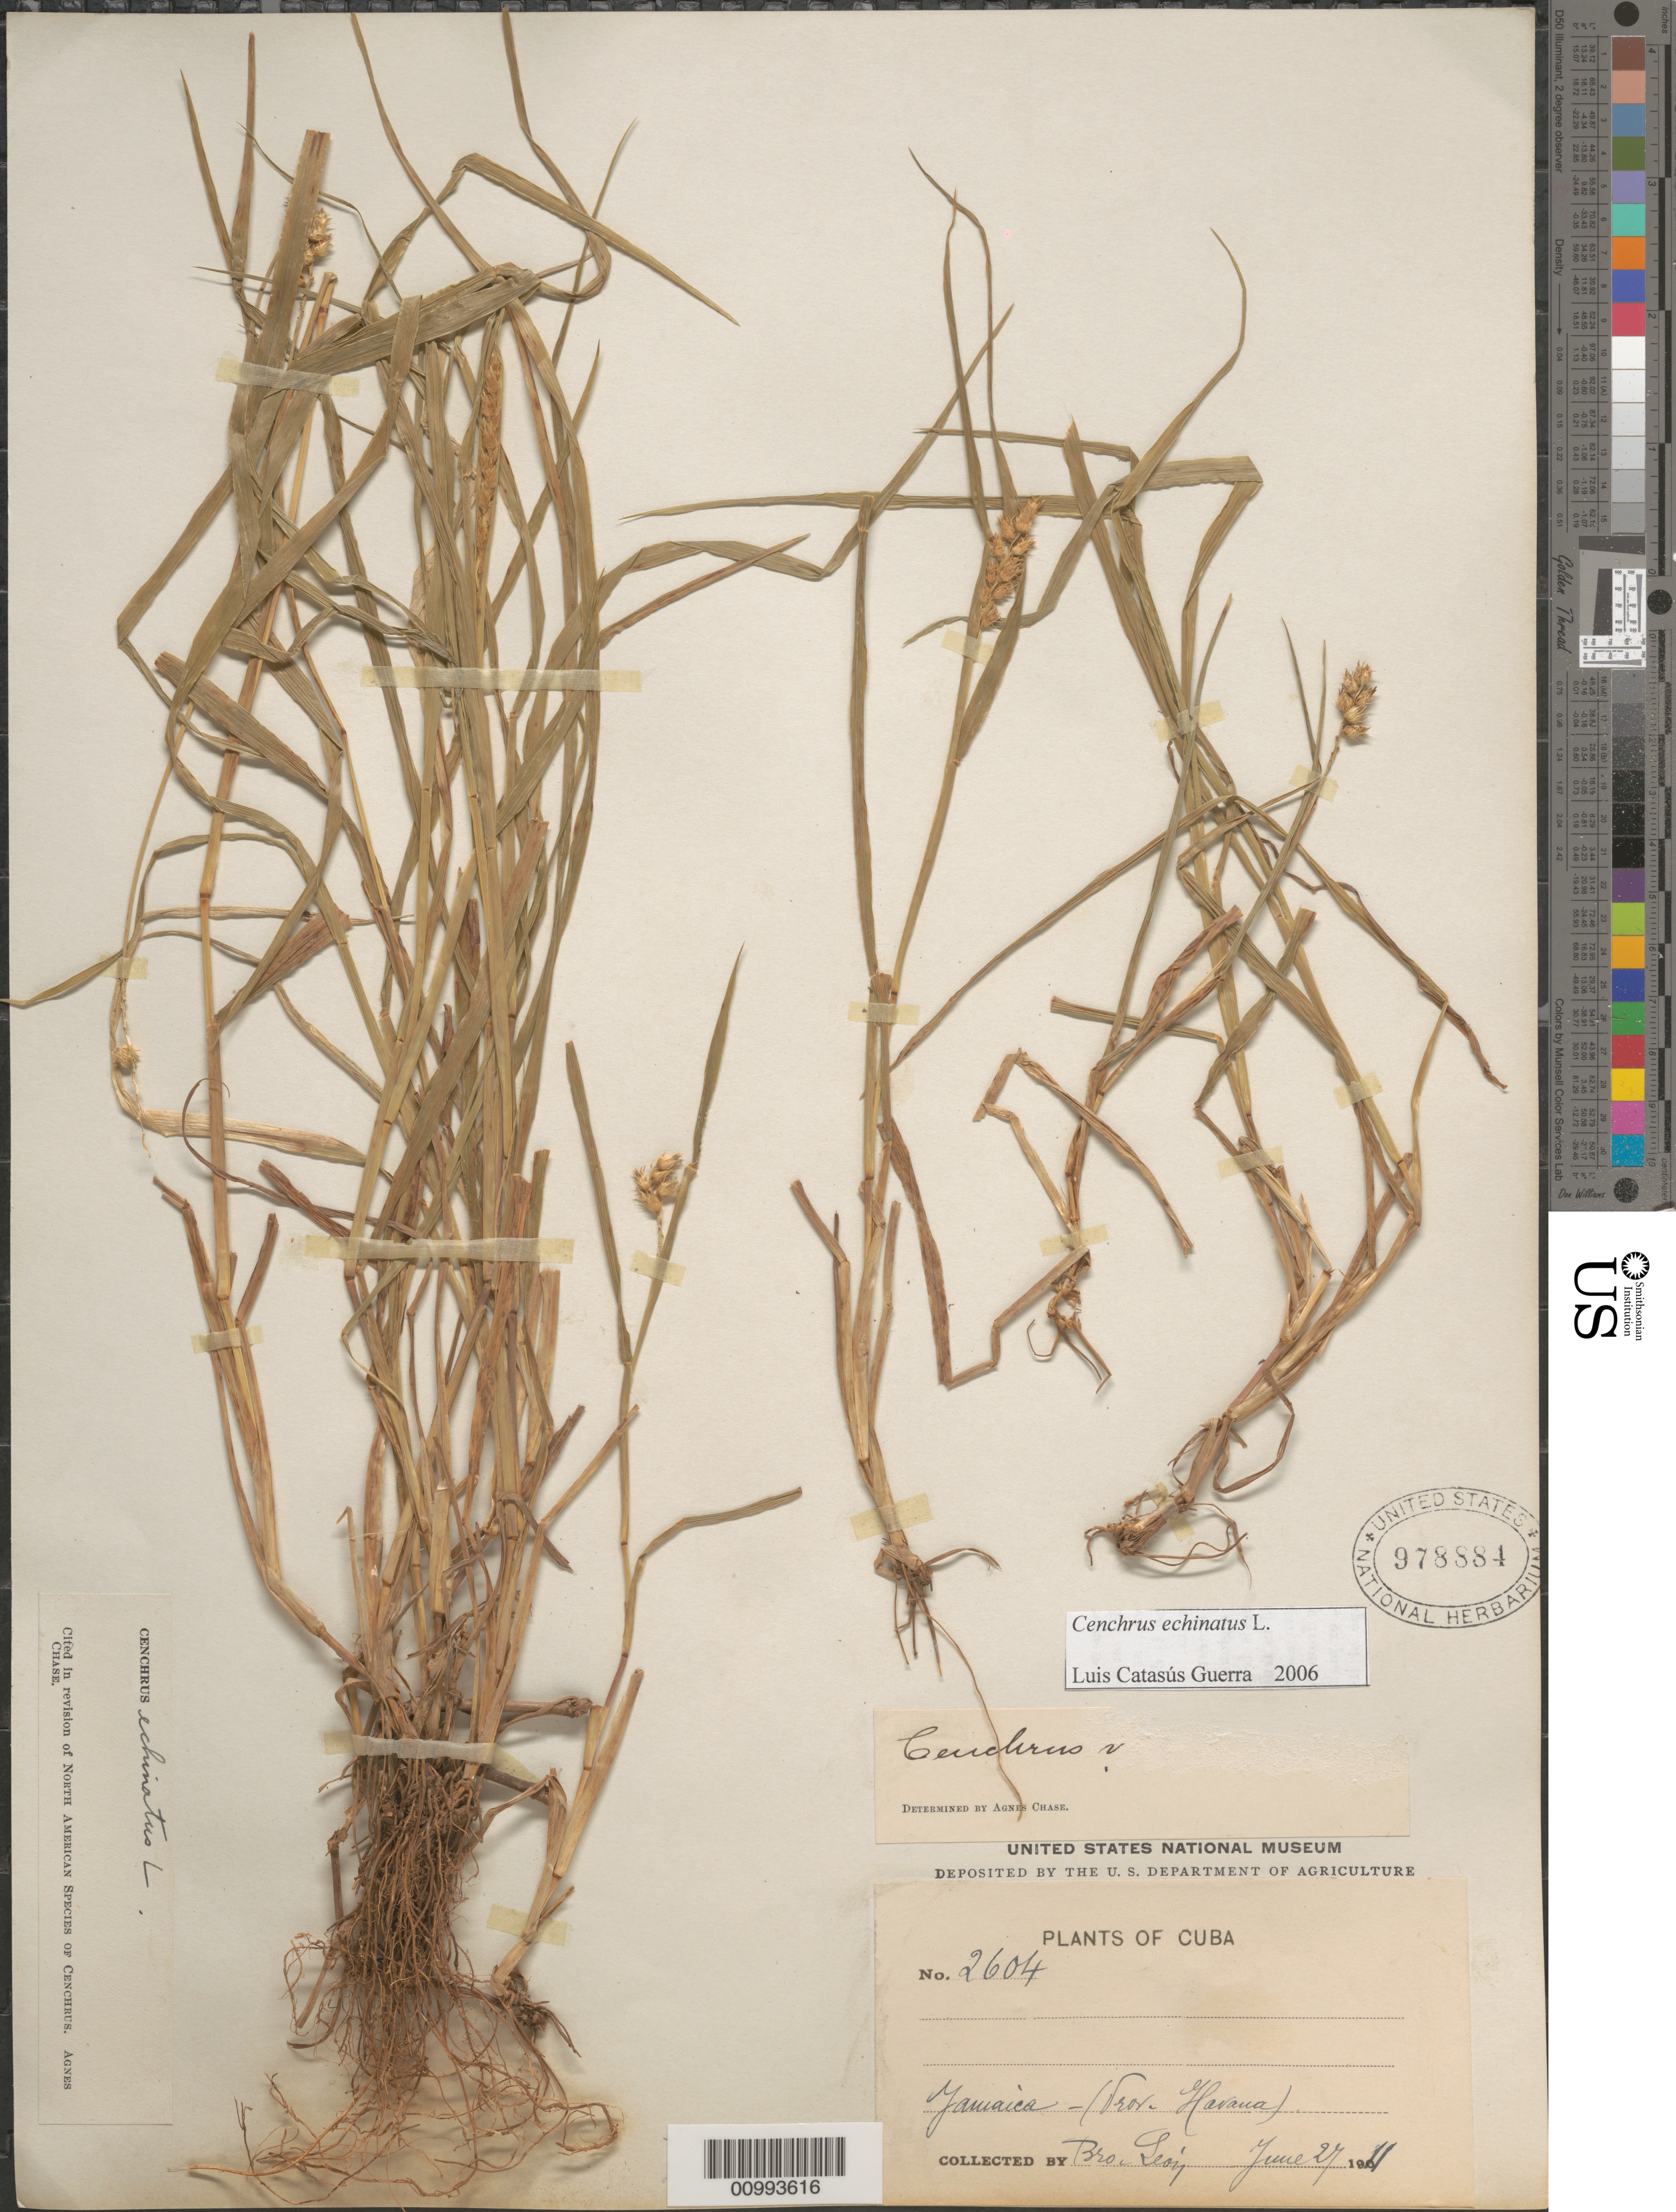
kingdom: Plantae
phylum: Tracheophyta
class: Liliopsida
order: Poales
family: Poaceae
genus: Cenchrus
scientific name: Cenchrus echinatus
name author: L.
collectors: Bro. León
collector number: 2604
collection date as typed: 27 Jun 1911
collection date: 1911-06-27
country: Cuba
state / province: La Habana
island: Cuba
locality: La Habana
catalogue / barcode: US 978884